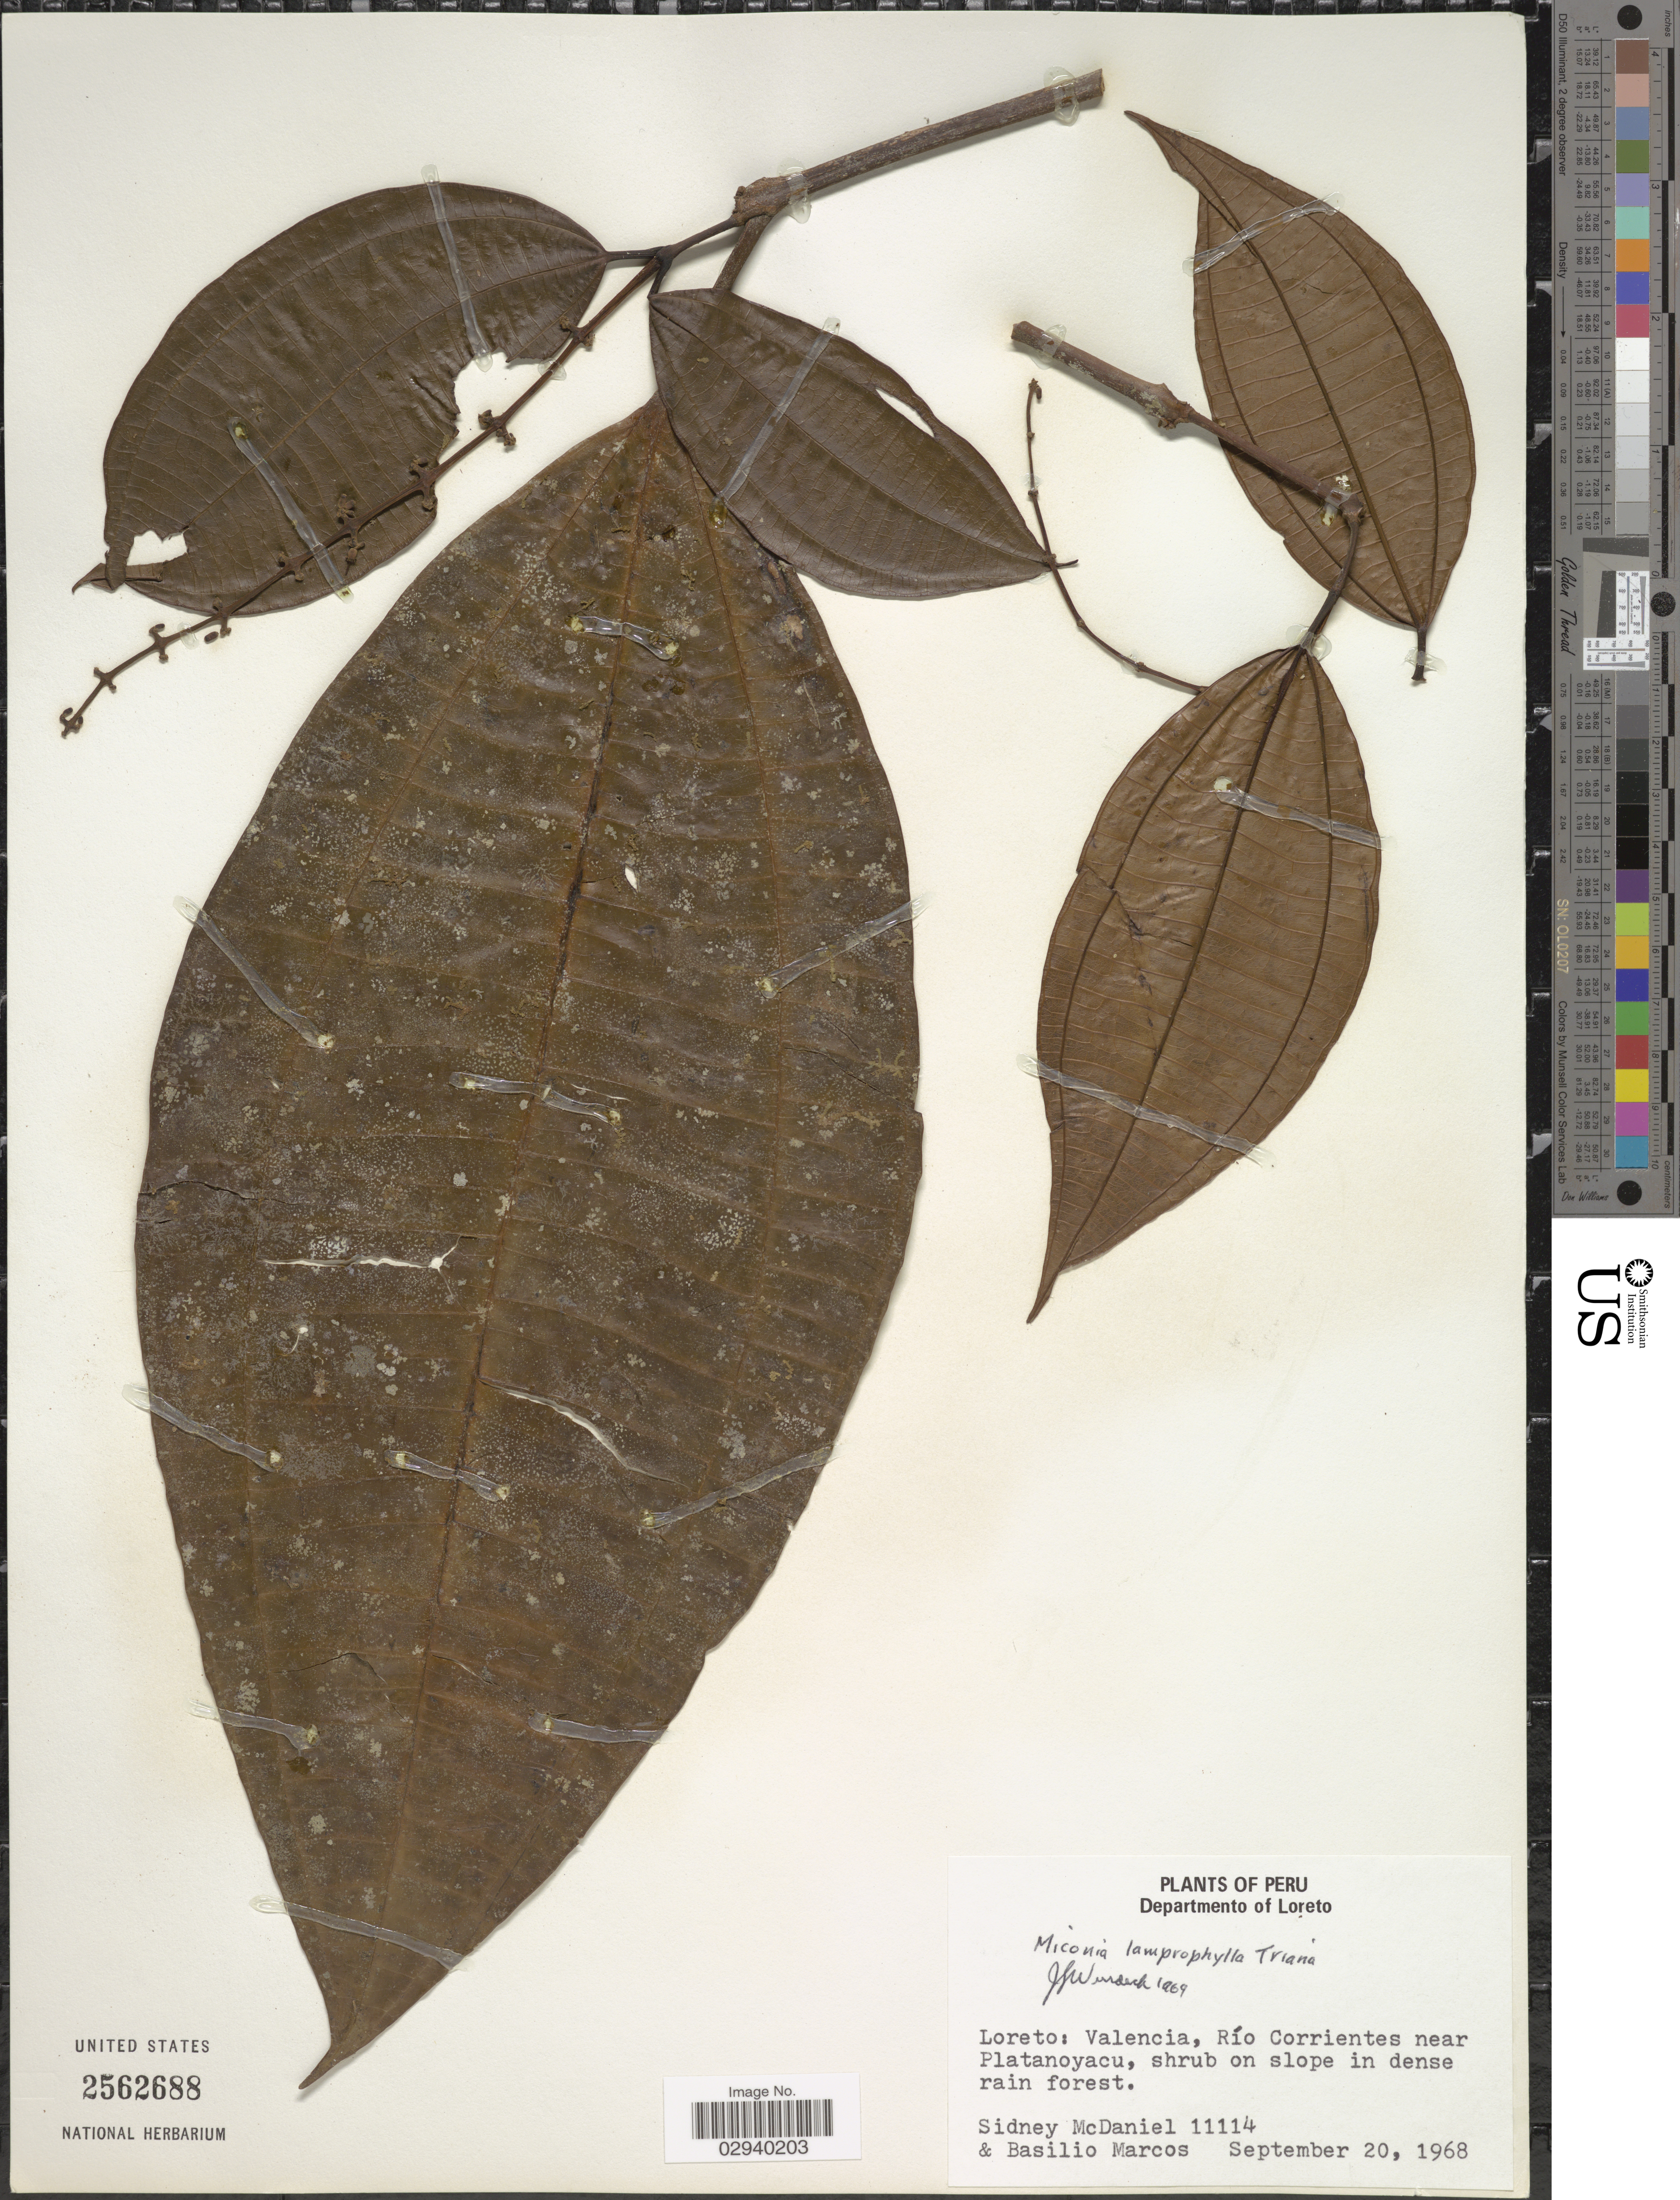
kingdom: Plantae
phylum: Tracheophyta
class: Magnoliopsida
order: Myrtales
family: Melastomataceae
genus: Miconia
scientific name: Miconia lamprophylla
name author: Triana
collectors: S. McDaniel & B. Marcos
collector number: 11114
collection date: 1968-09-20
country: Peru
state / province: Loreto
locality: Departmento of Loreto. Valencia, Río Corrientes near Platanoyacu.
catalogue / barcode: US 2562688